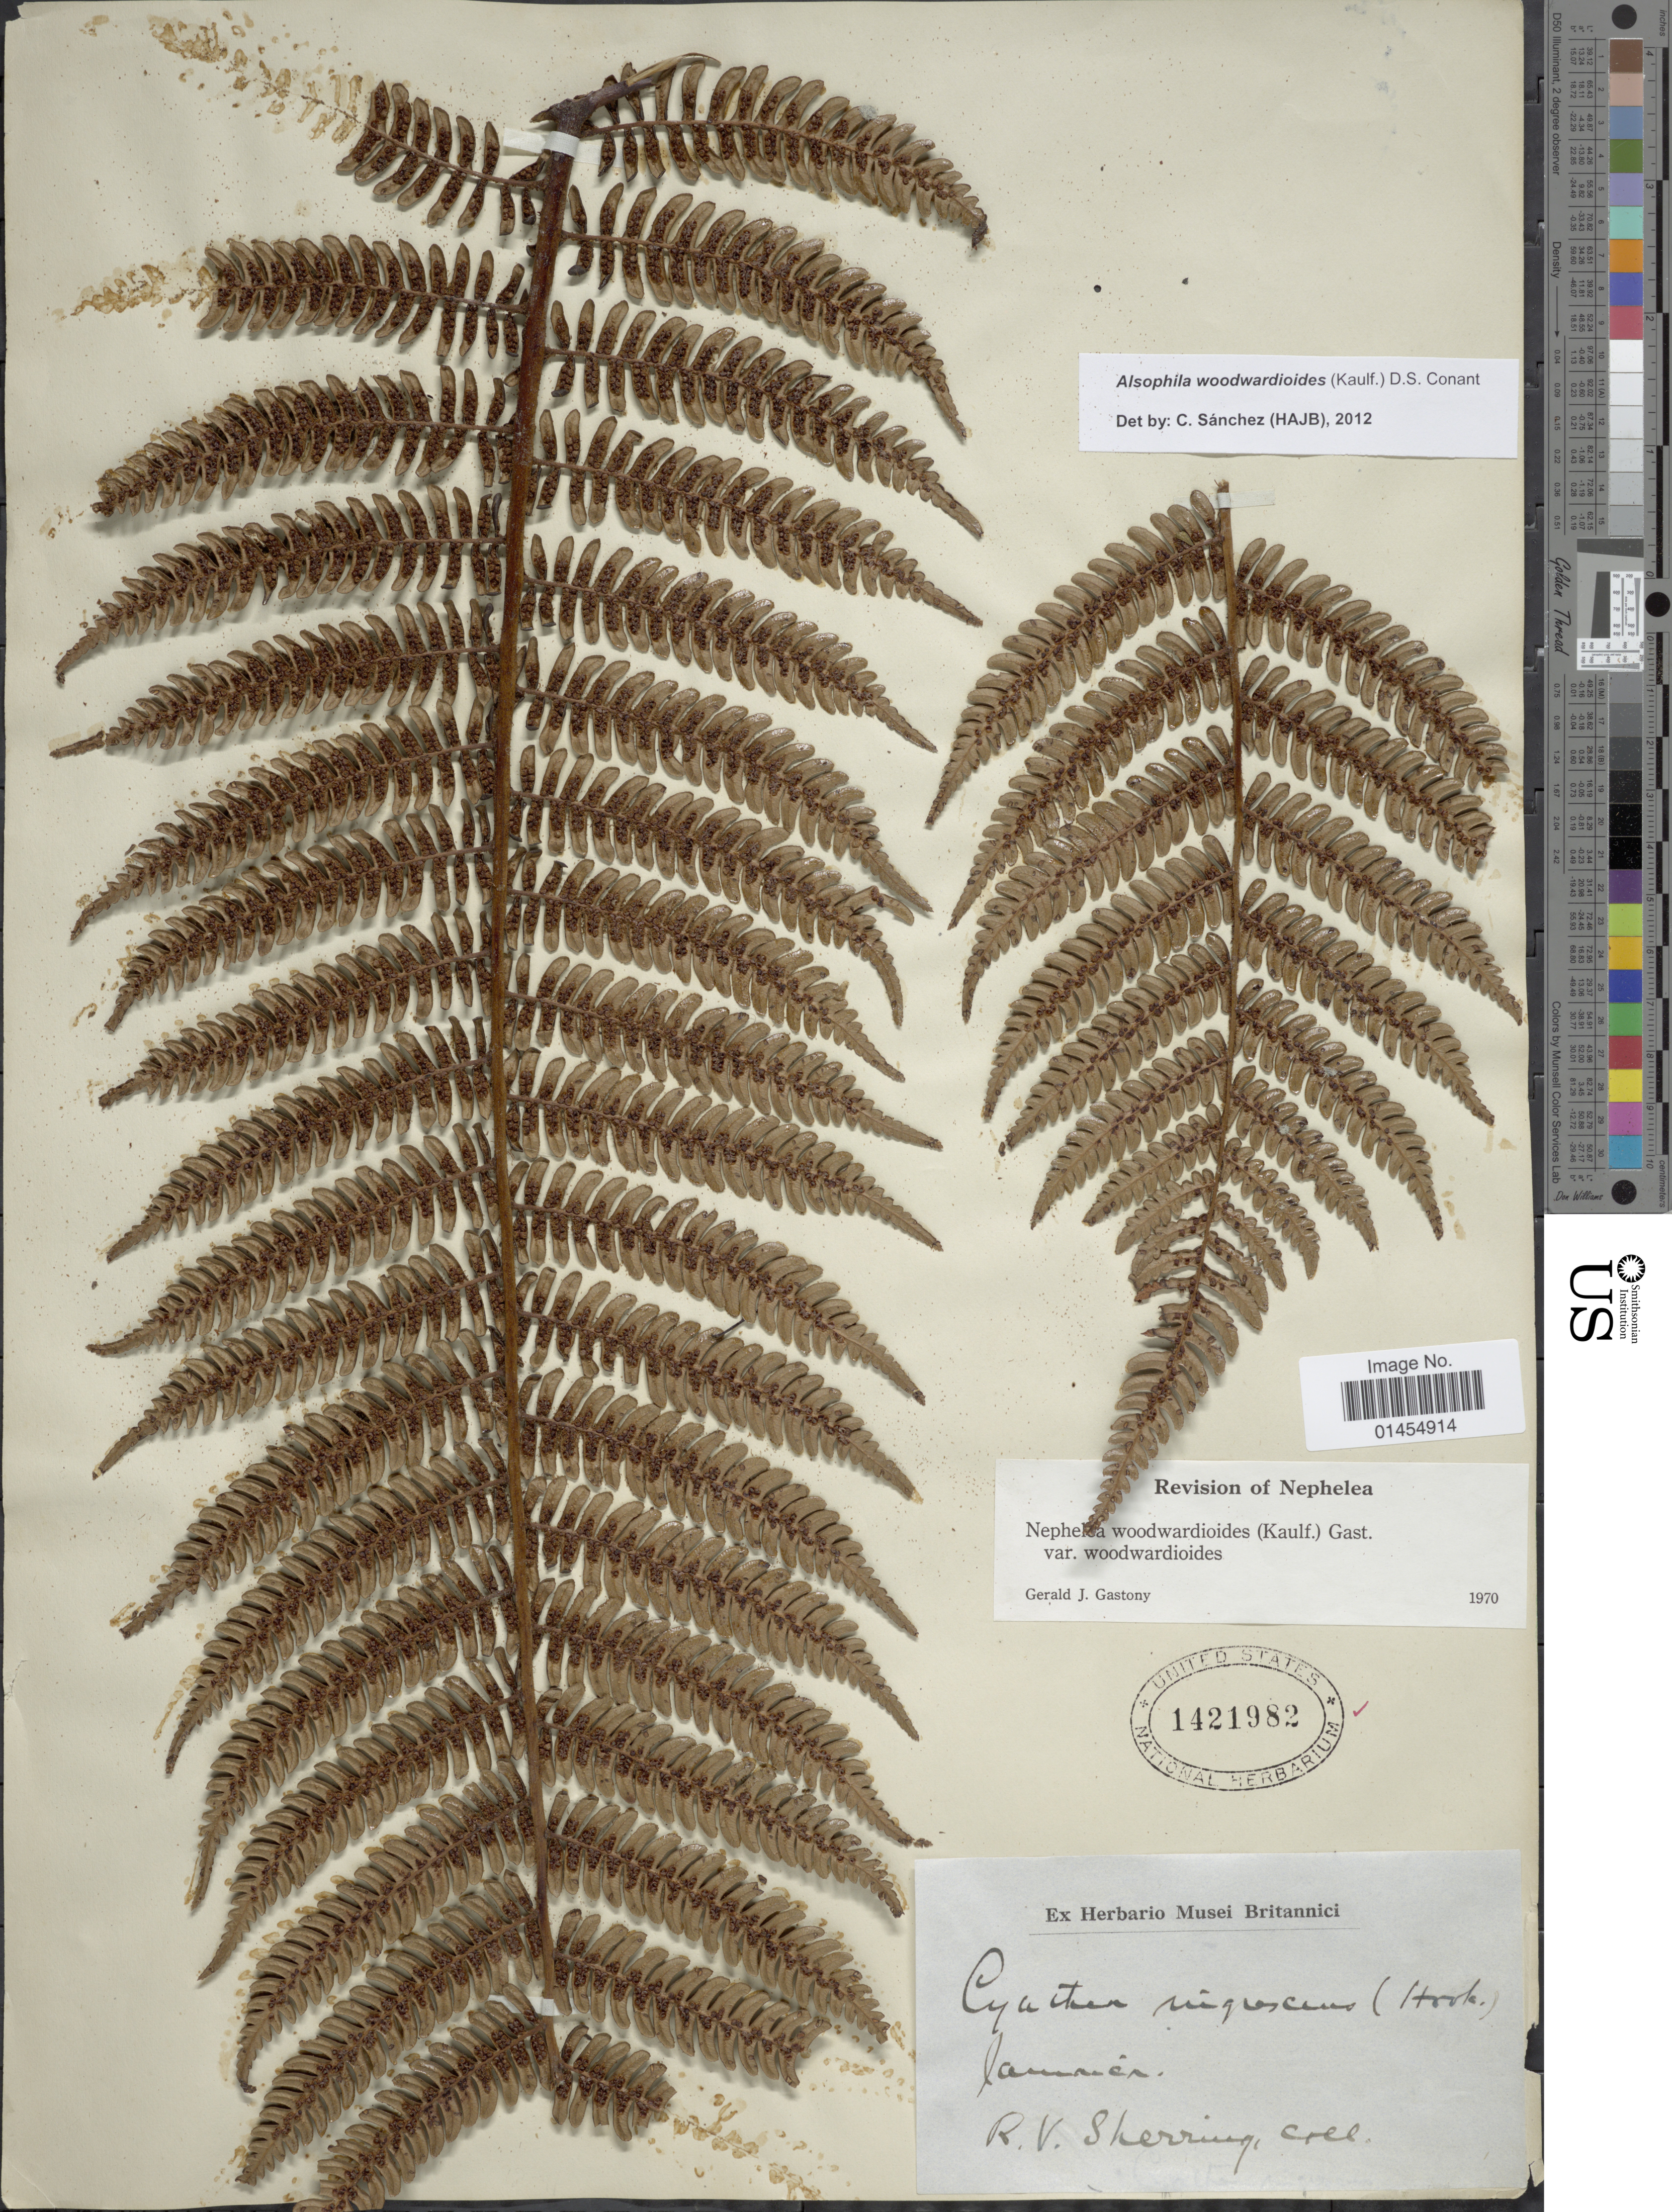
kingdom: Plantae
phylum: Tracheophyta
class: Polypodiopsida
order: Cyatheales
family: Cyatheaceae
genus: Alsophila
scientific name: Alsophila woodwardioides var. woodwardioides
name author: (Kaulf.) D.S. Conant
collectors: R. Sherring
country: Jamaica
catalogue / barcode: US 1421982